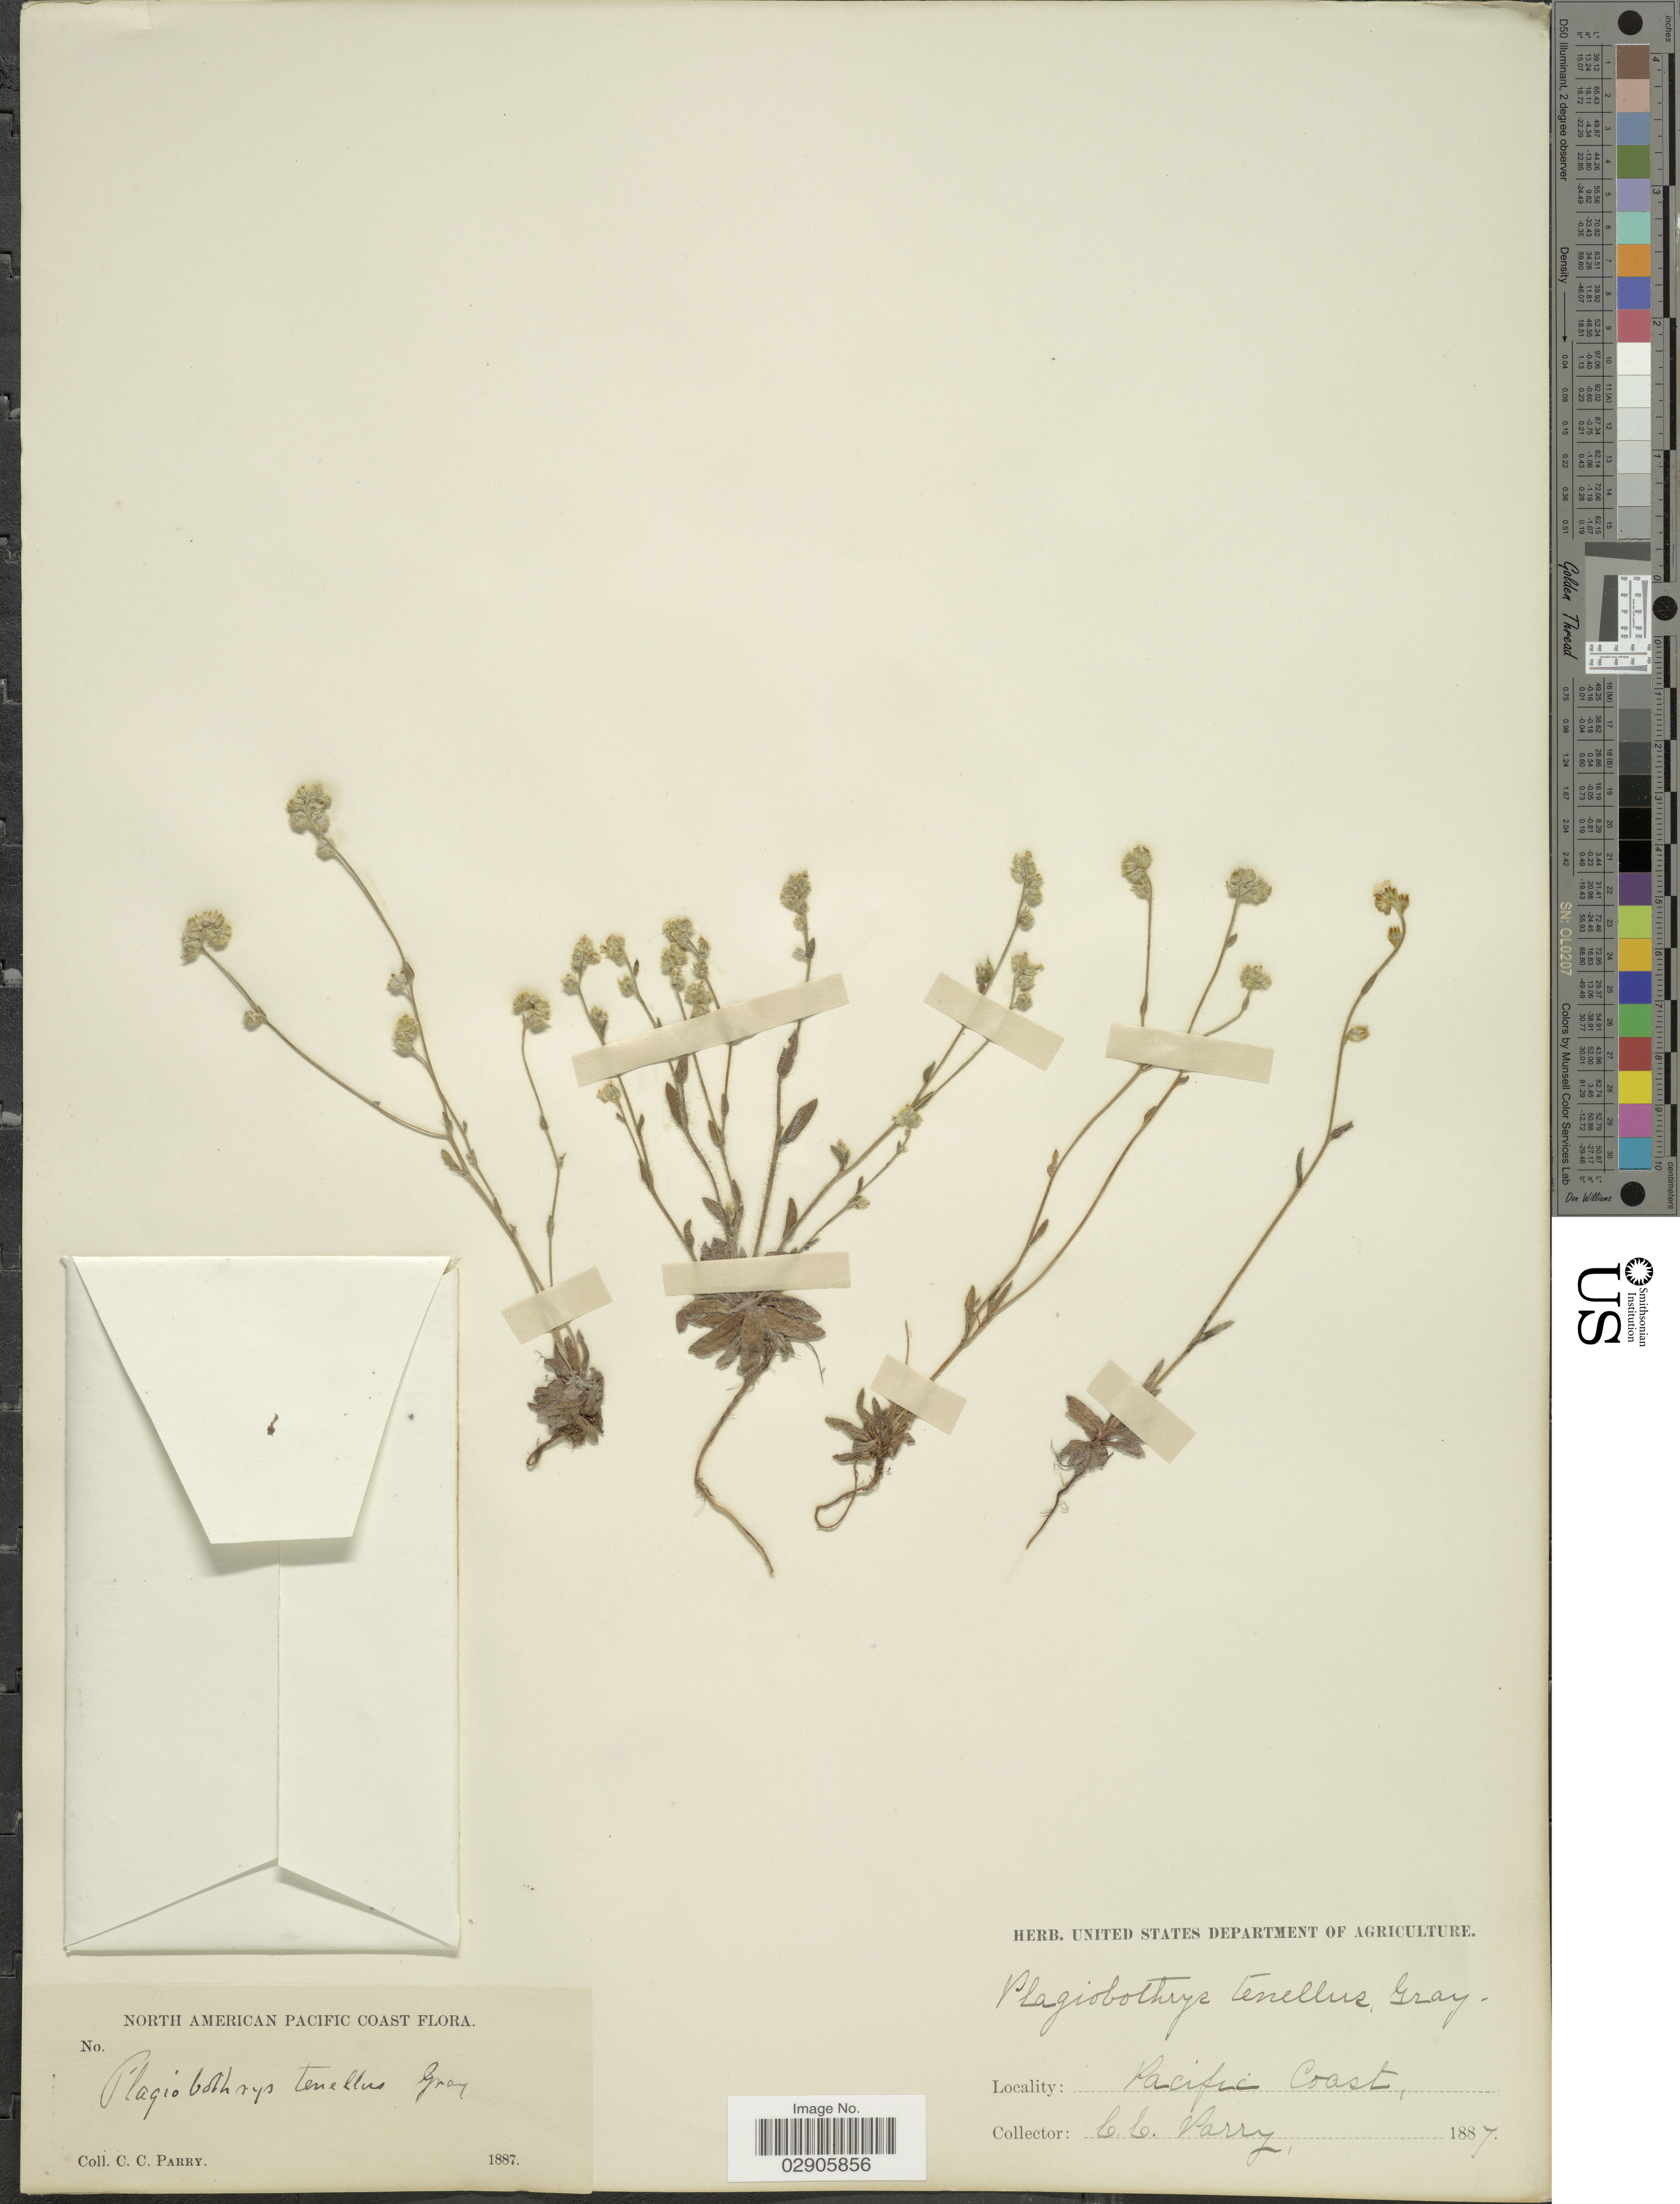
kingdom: Plantae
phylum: Tracheophyta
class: Magnoliopsida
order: Boraginales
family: Boraginaceae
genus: Plagiobothrys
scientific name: Plagiobothrys tenellus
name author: (Nutt.) A. Gray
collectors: C. C. Parry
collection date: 1887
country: United States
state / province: California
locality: North American Pacific Coast, Pacific Coast.